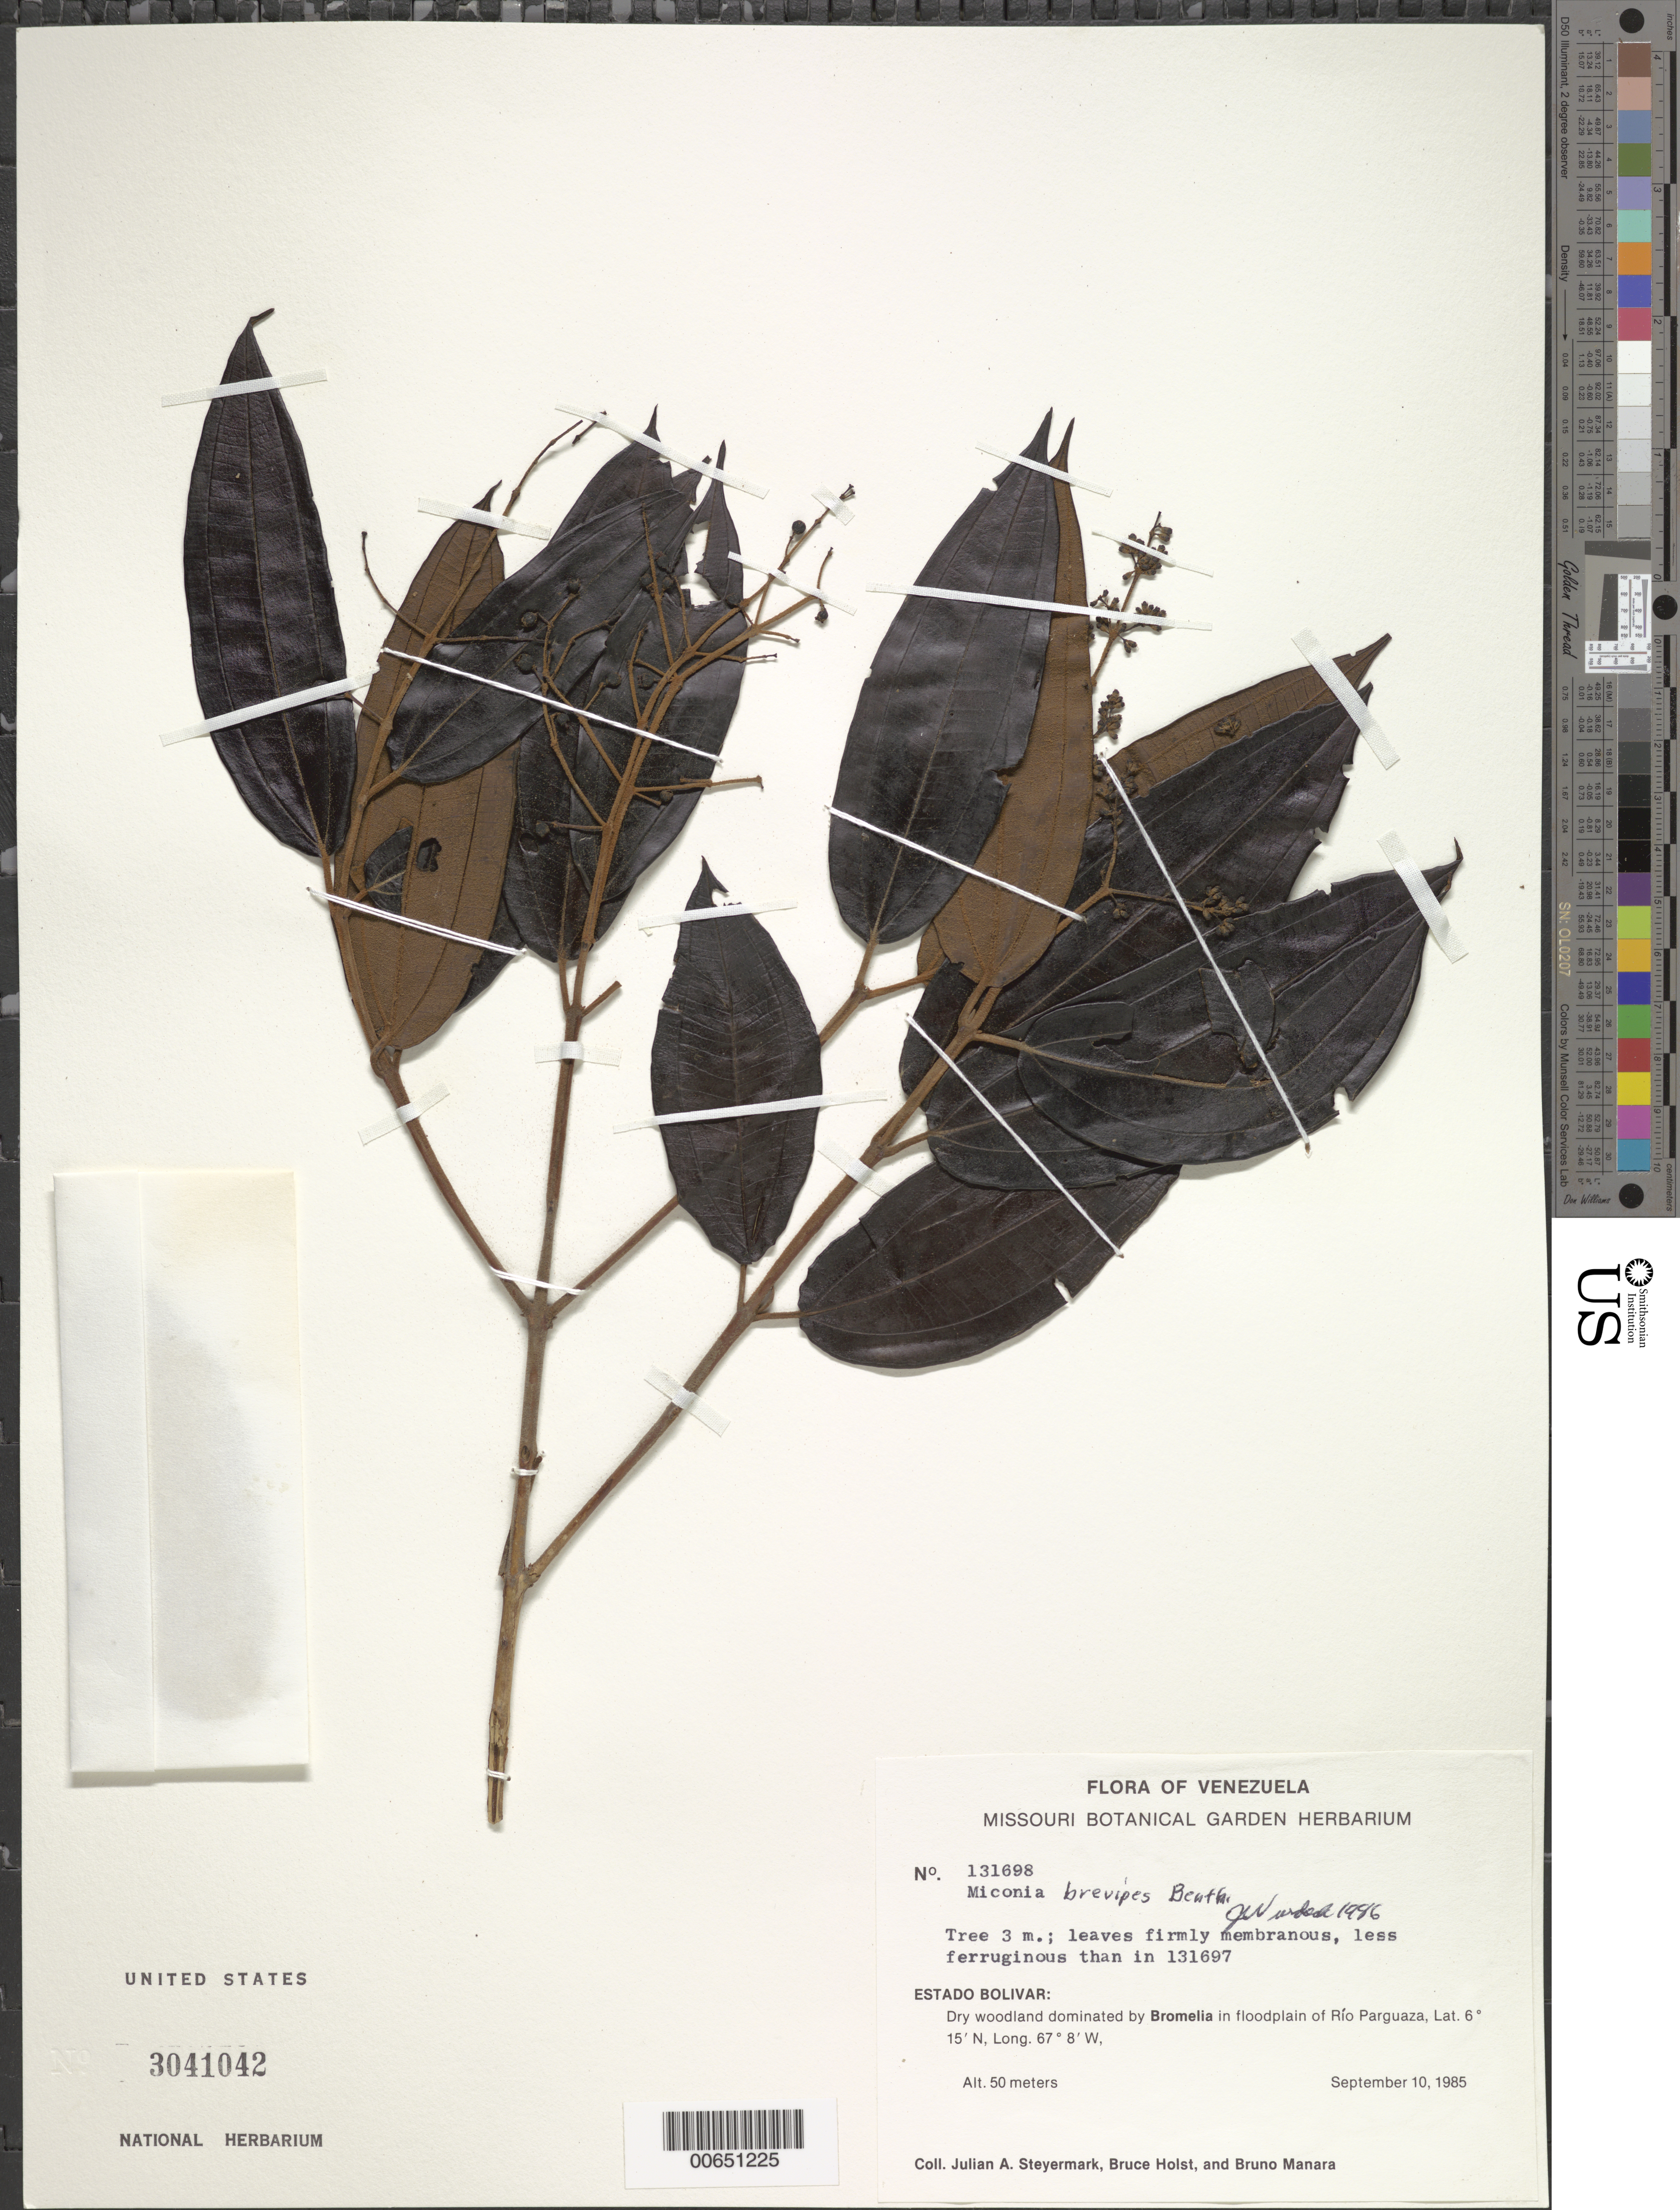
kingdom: Plantae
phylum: Tracheophyta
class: Magnoliopsida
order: Myrtales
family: Melastomataceae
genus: Miconia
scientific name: Miconia brevipes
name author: Benth.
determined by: Wurdack, John J., (US), US (UNITED STATES)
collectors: J. Steyermark, B. Holst & B. Manara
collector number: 131698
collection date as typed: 10-Sep-85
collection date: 1985-09-10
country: Venezuela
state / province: Bolívar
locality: Rio Parguaza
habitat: Dry woodland dominated by Bromelia in floodplain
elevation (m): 50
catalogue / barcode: US 3041042